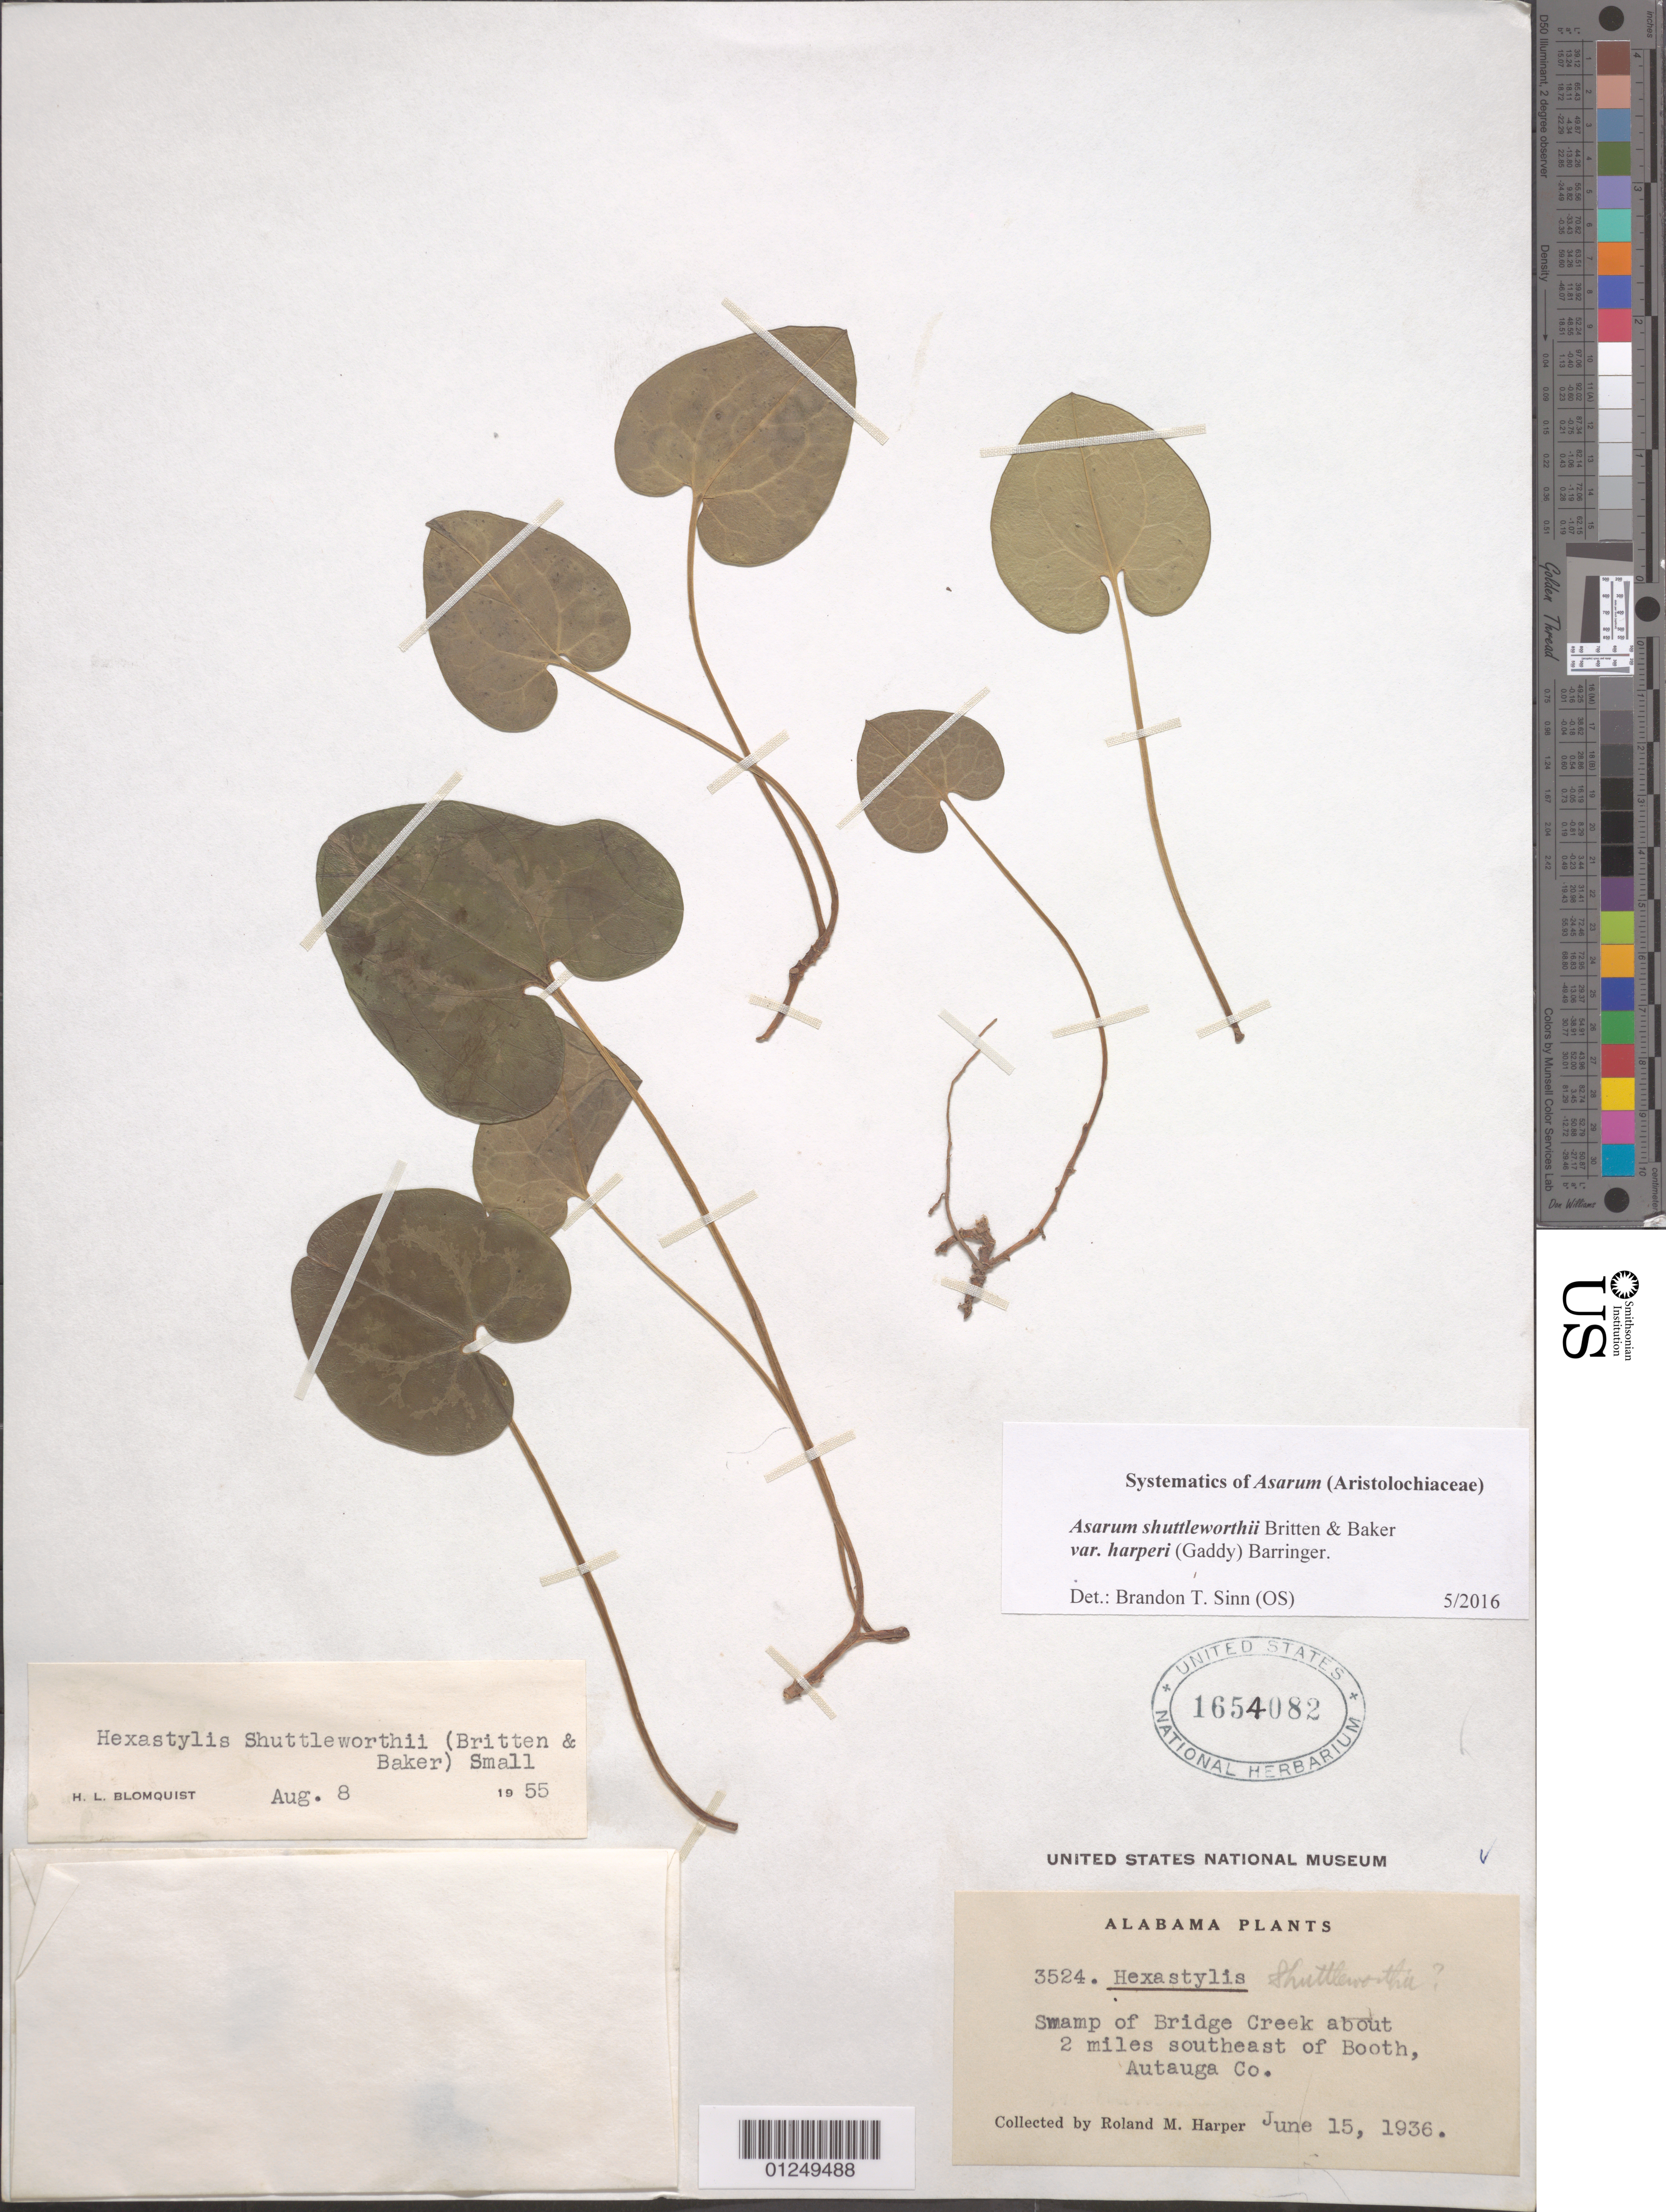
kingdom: Plantae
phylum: Tracheophyta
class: Magnoliopsida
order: Piperales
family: Aristolochiaceae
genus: Hexastylis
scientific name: Hexastylis harperi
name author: (Gaddy) B.R. Keener & L.J. Davenp.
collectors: R. Harper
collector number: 3524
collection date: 1936-06-15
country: United States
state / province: Alabama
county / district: Autauga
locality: Bridge Creek about 2 miles southeast of Booth.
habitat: Swamp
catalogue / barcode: US 1654082